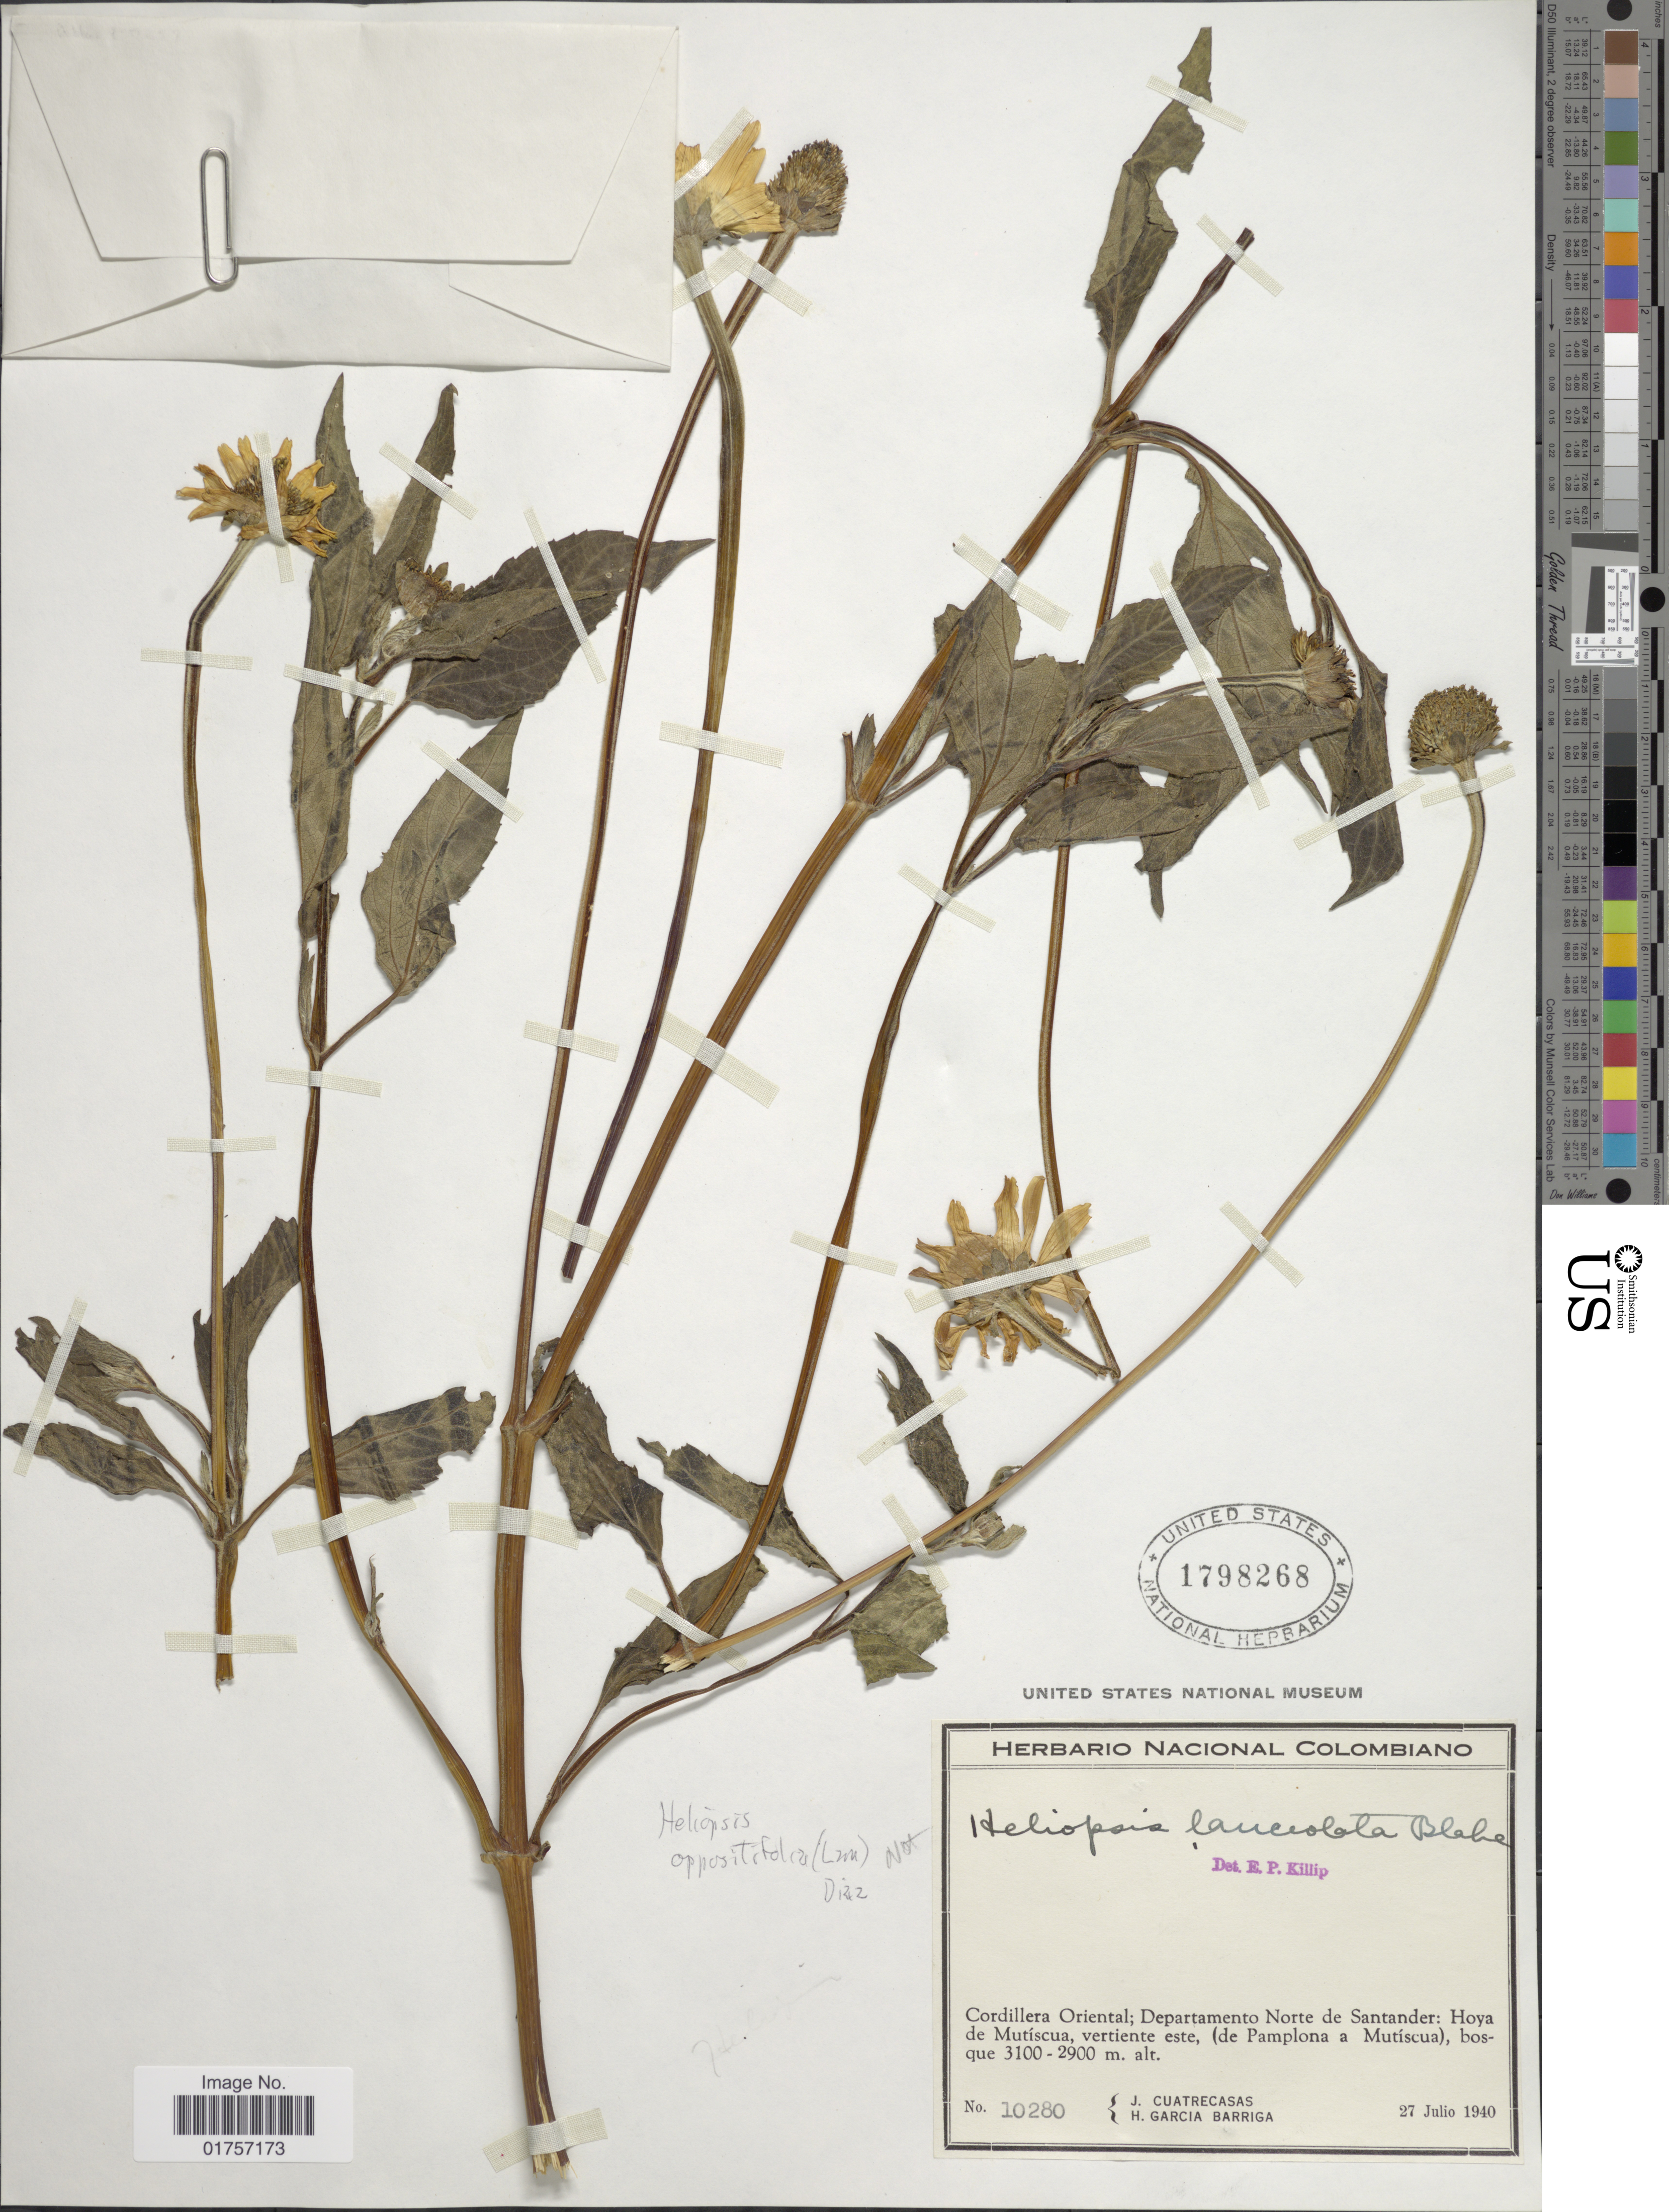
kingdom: Plantae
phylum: Tracheophyta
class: Magnoliopsida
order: Asterales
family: Asteraceae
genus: Heliopsis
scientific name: Heliopsis buphthalmoides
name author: (Jacq.) Dunal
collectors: J. Cuatrecasas & H. García Barriga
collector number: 10280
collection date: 1940-07-27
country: Colombia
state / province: Norte de Santander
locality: Cordillera Oriental: Hoya de Mutíscua, vertiente este, (de Pamplona a Mutíscua)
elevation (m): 2900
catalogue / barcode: US 1798268